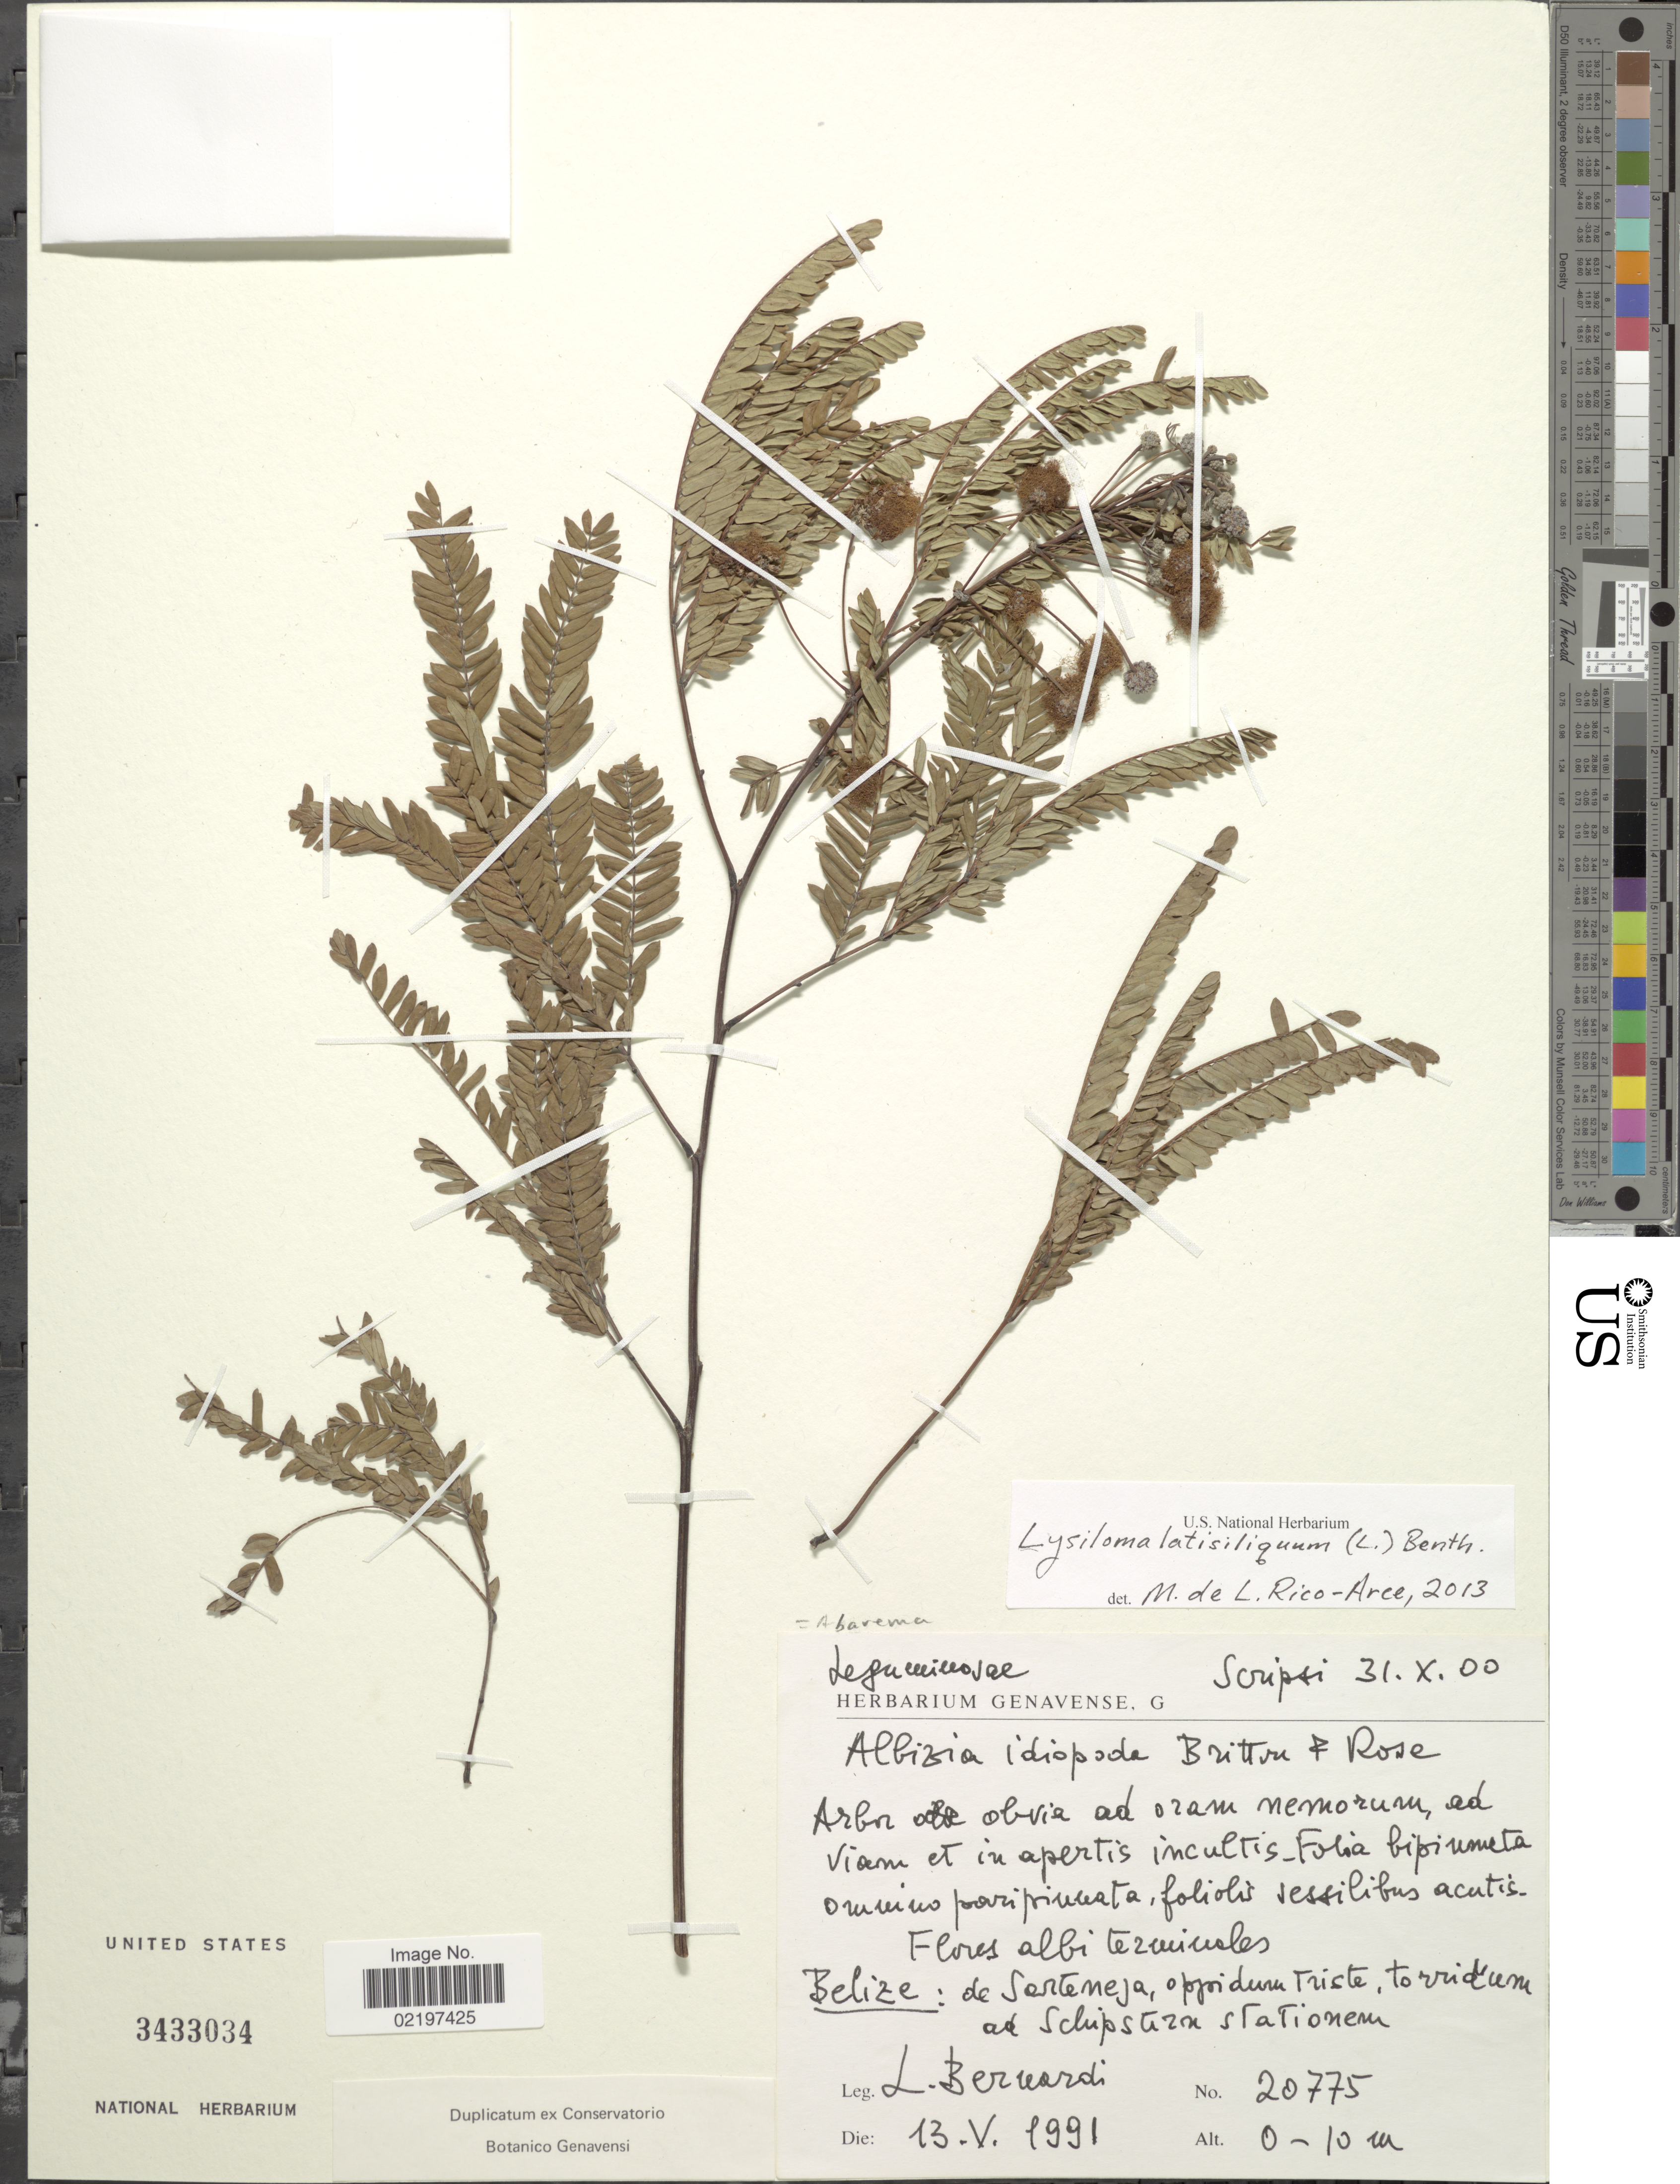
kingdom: Plantae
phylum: Tracheophyta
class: Magnoliopsida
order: Fabales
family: Fabaceae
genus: Lysiloma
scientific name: Lysiloma latisiliquum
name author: (L.) Benth.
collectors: L. Bernardi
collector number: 20775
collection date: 1991-05-13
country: Belize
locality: Belize: de Sarteneja, opsidium triste, torridum ad Schipstein Stationem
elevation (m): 0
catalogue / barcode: US 3433034